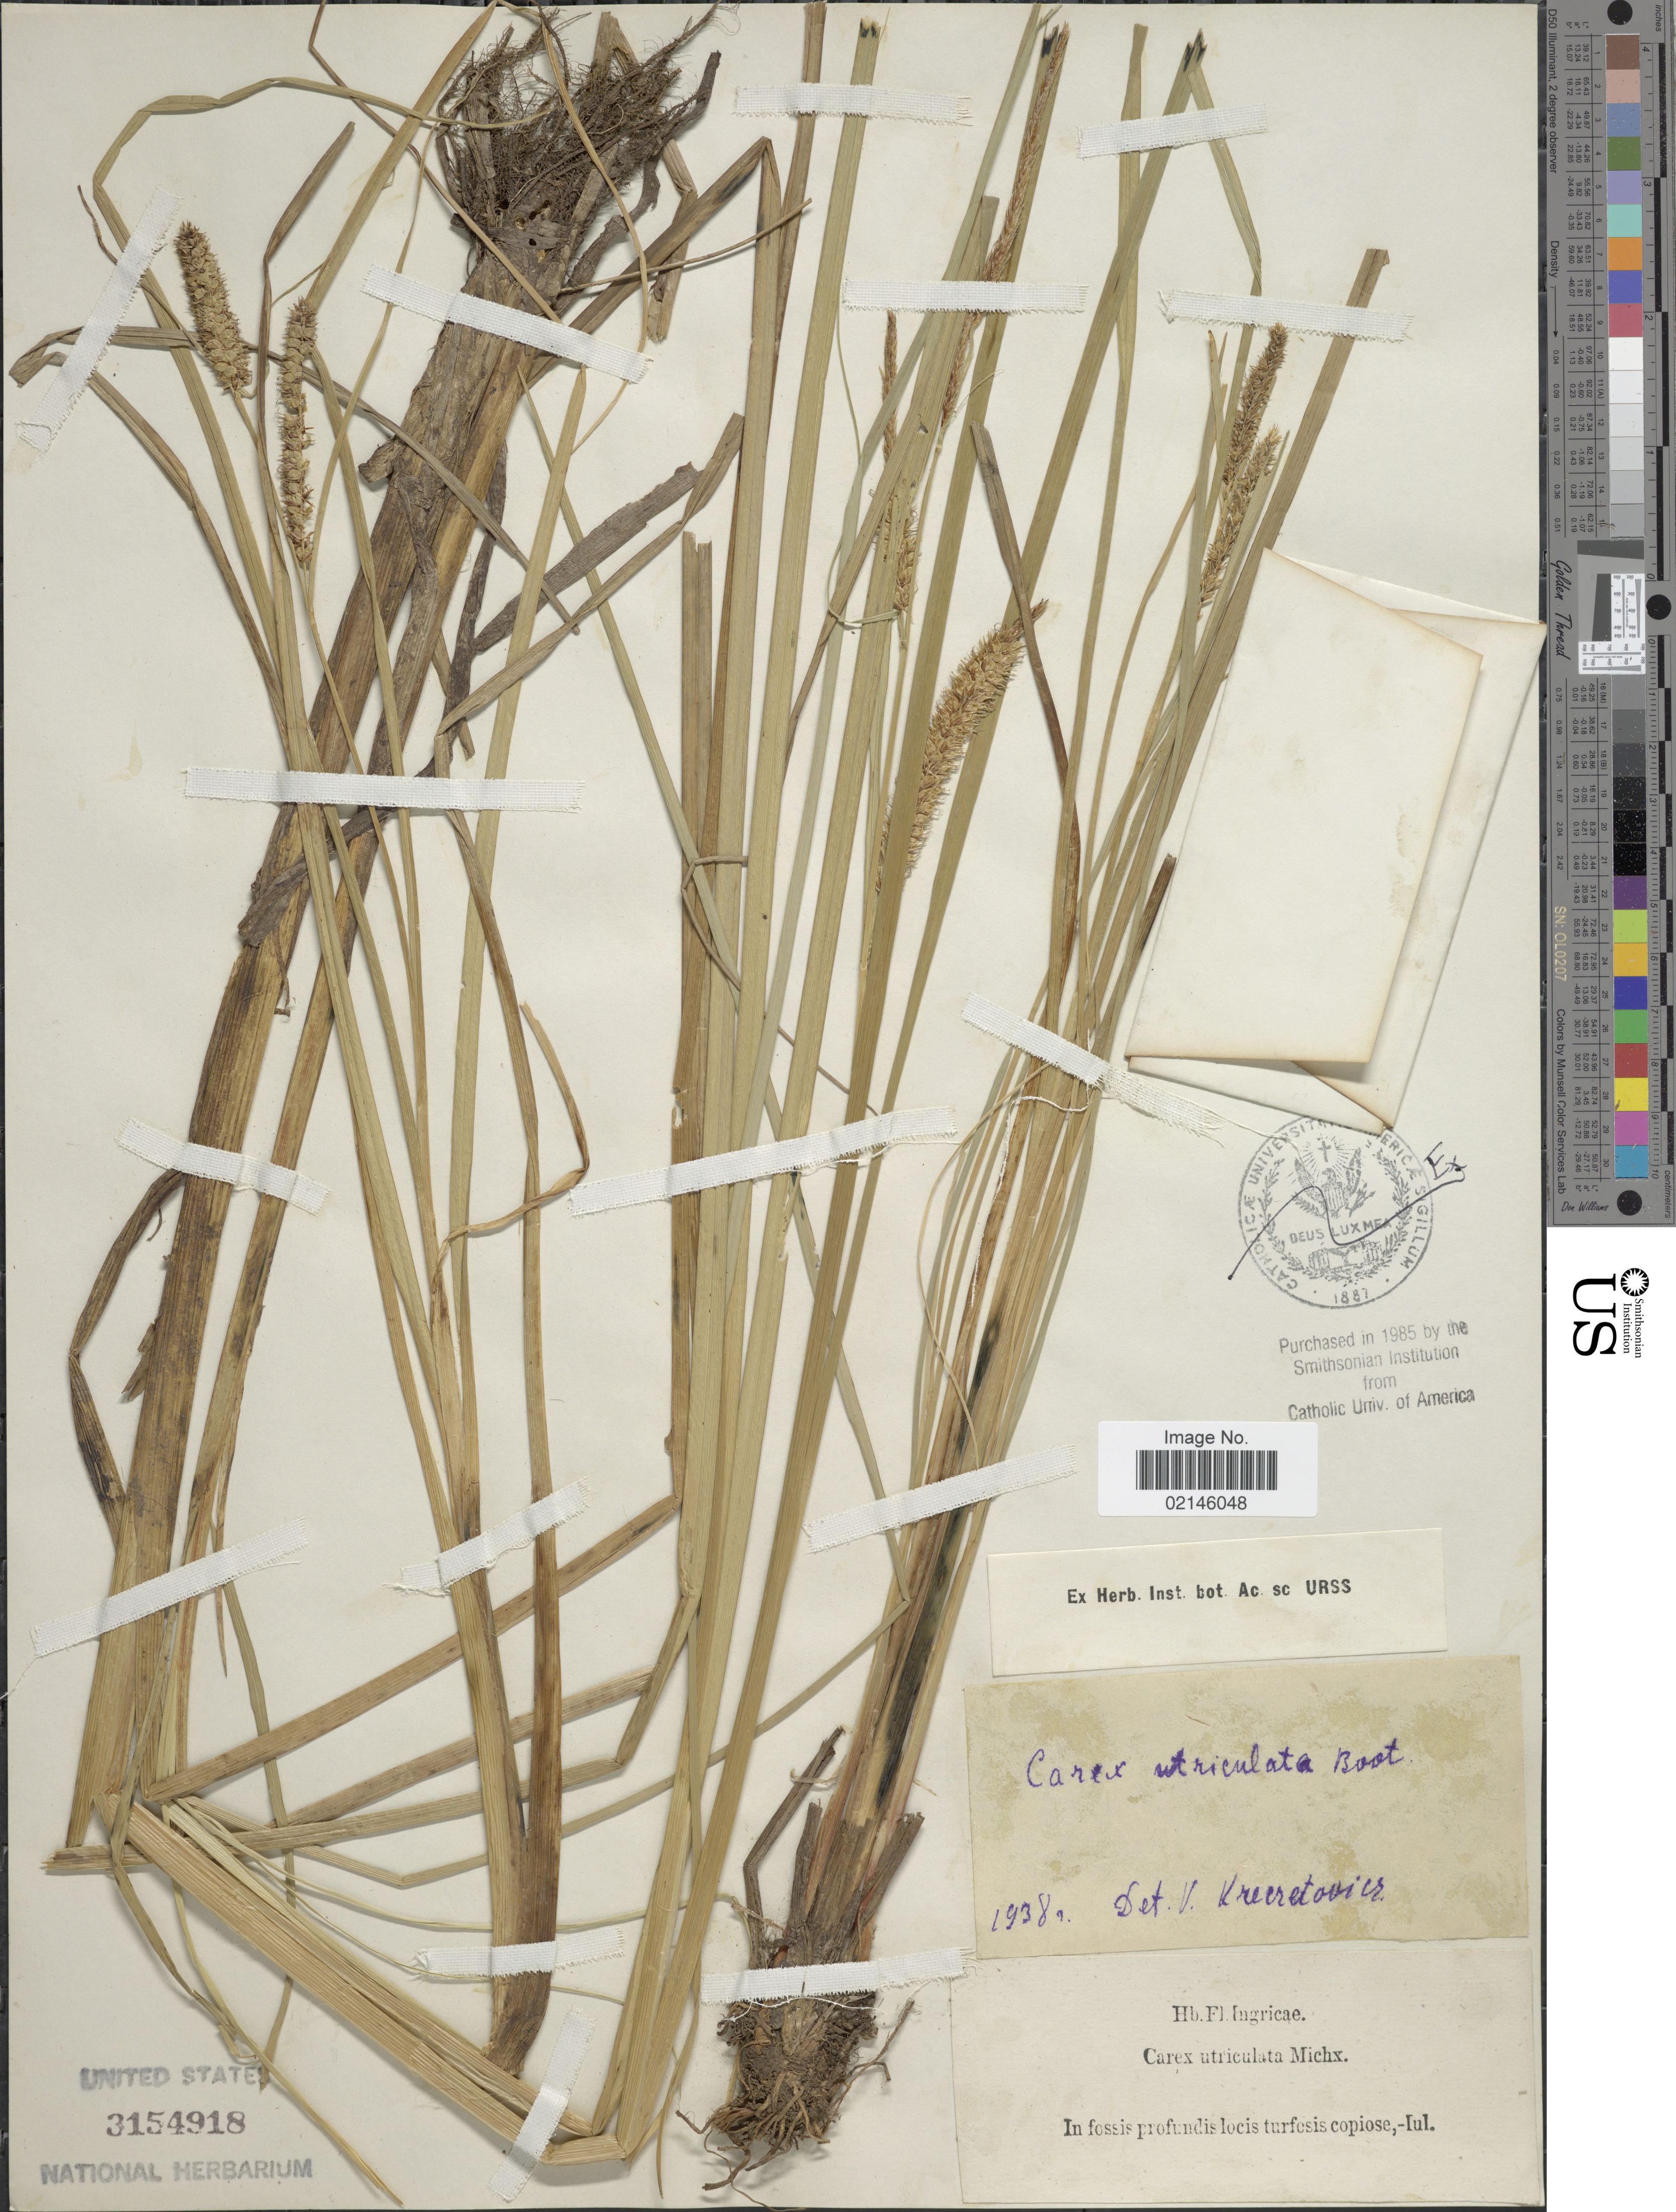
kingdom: Plantae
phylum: Tracheophyta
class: Liliopsida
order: Poales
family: Cyperaceae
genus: Carex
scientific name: Carex utriculata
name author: Boott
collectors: Herbarium Florae Ingricae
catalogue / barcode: US 3154918